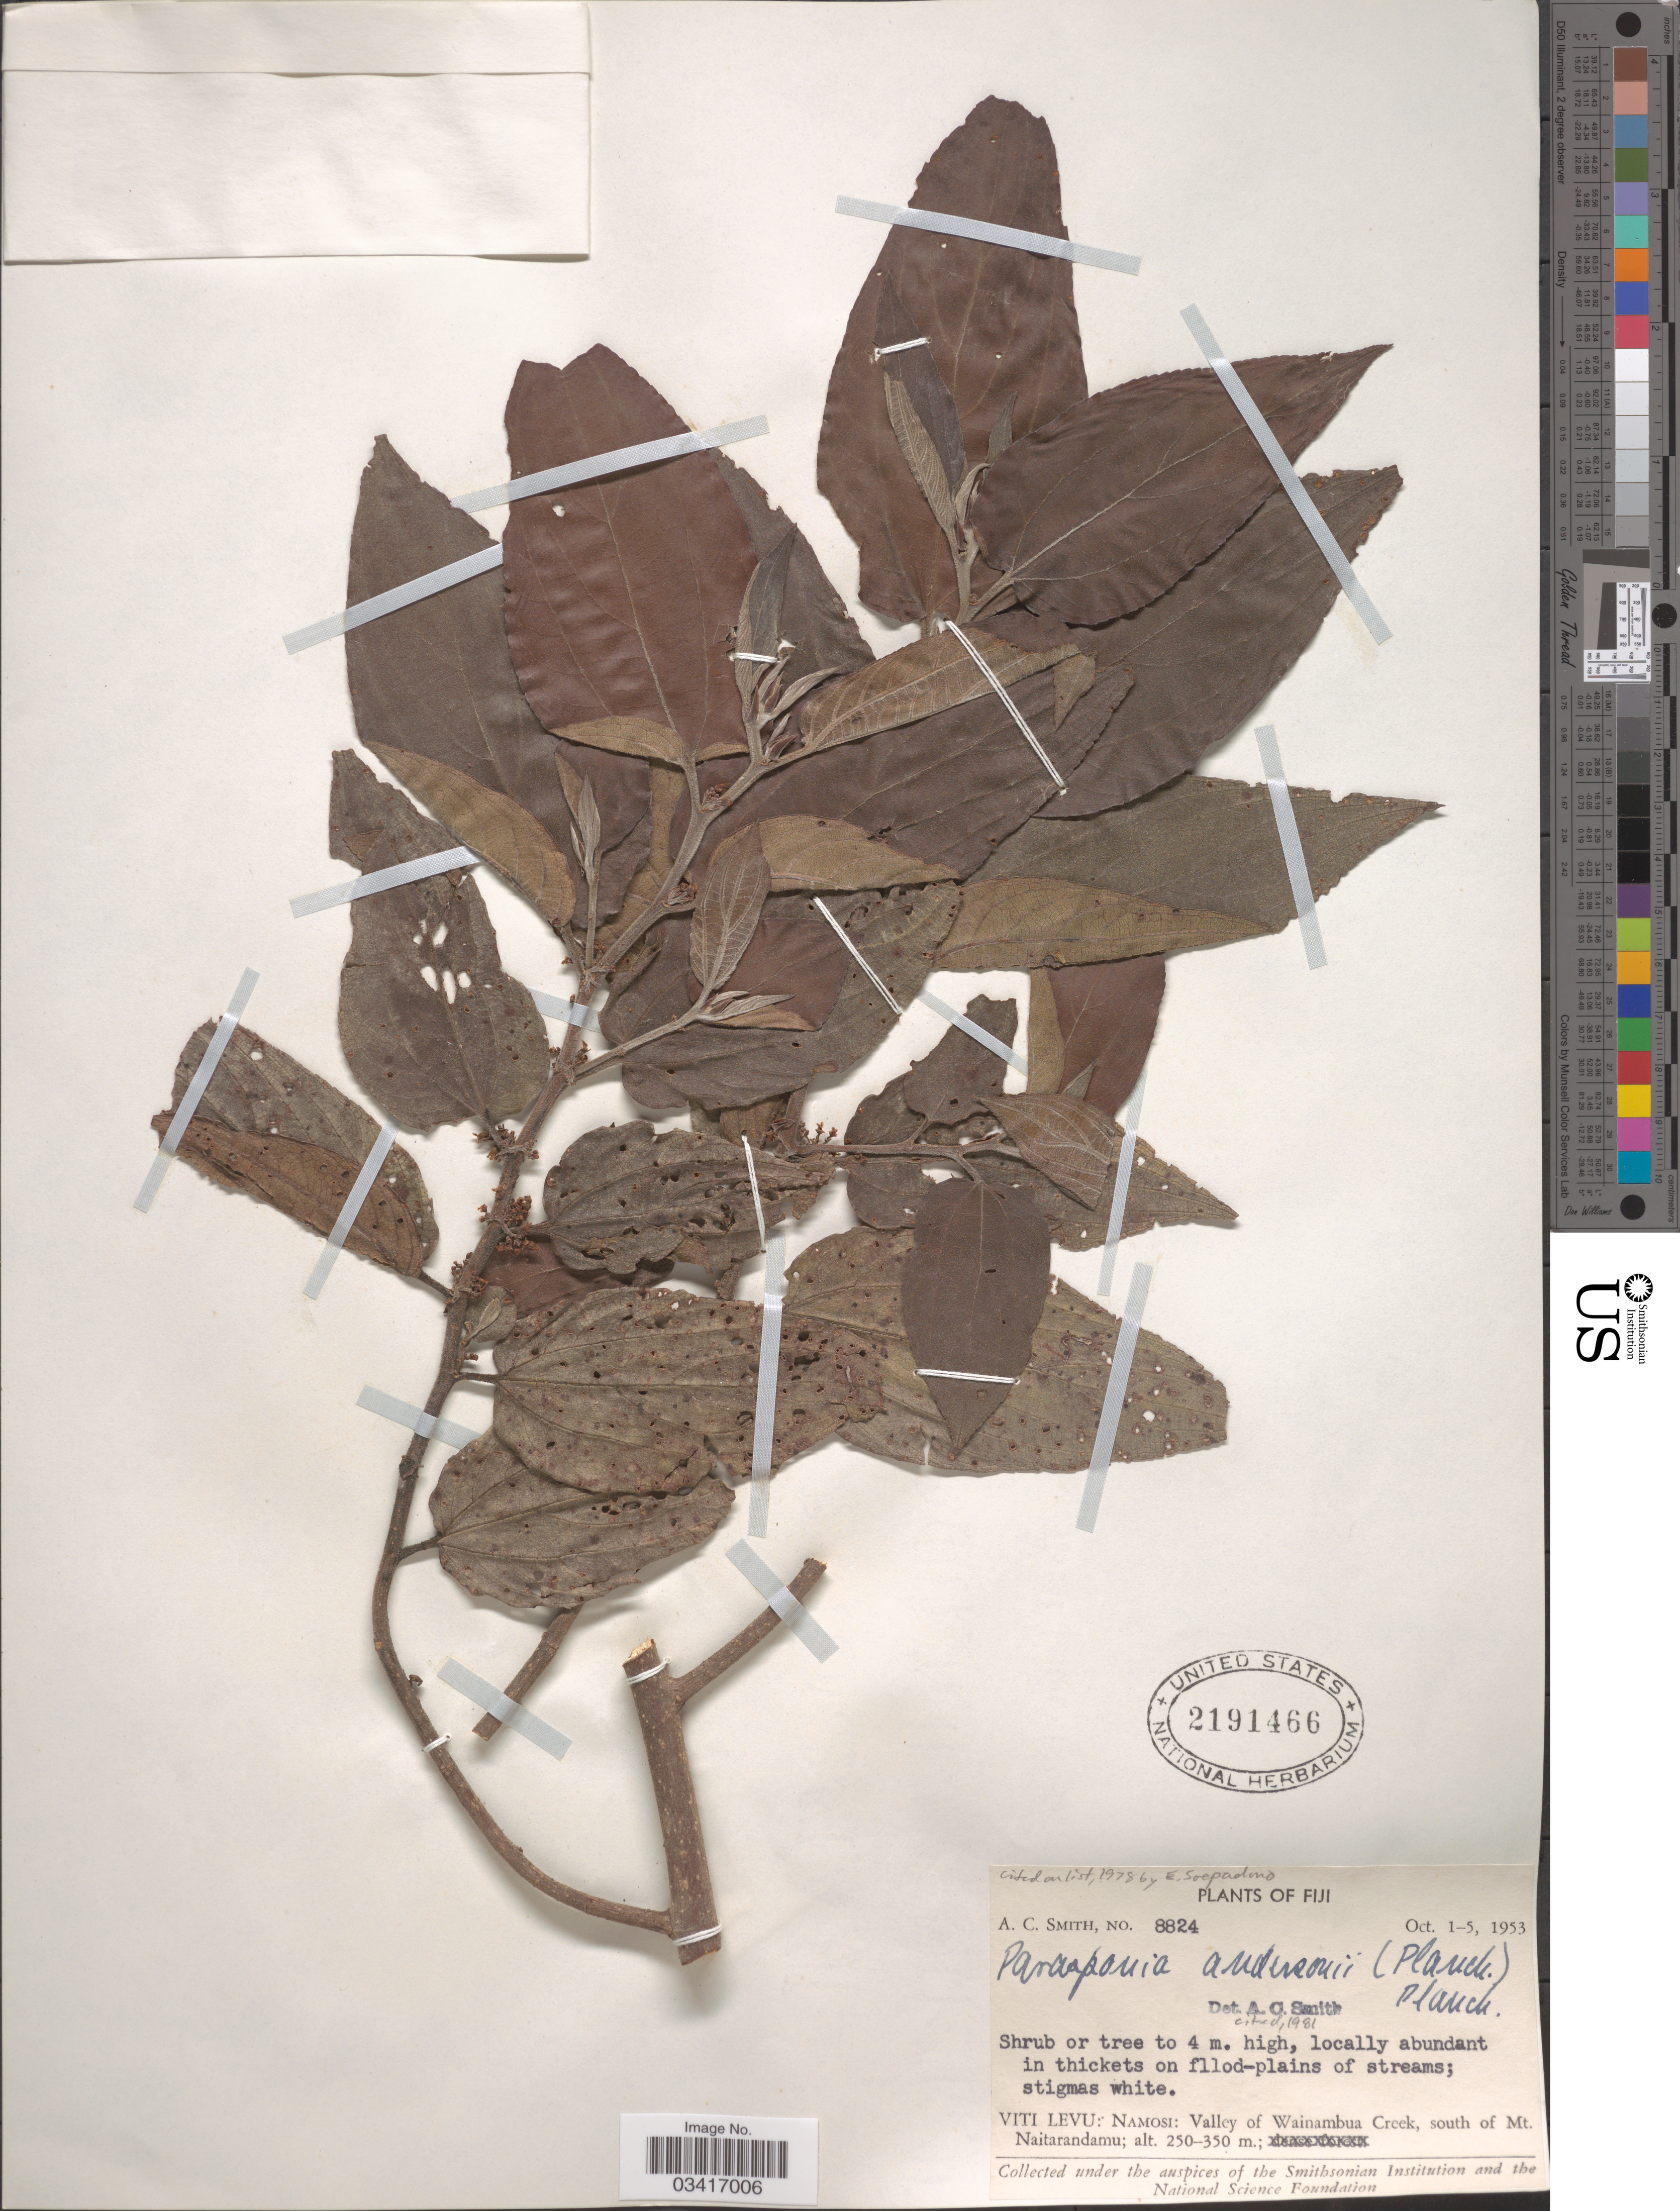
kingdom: Plantae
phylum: Tracheophyta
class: Magnoliopsida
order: Rosales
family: Cannabaceae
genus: Parasponia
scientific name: Parasponia andersonii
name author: Planch.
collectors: A. C. Smith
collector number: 8824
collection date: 1953-10-01/1953-10-05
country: Fiji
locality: Viti Levu: Namosi: Valley of Wainambua Creek, south of Mt. Naitarandamu.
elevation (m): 250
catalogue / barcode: US 2191466